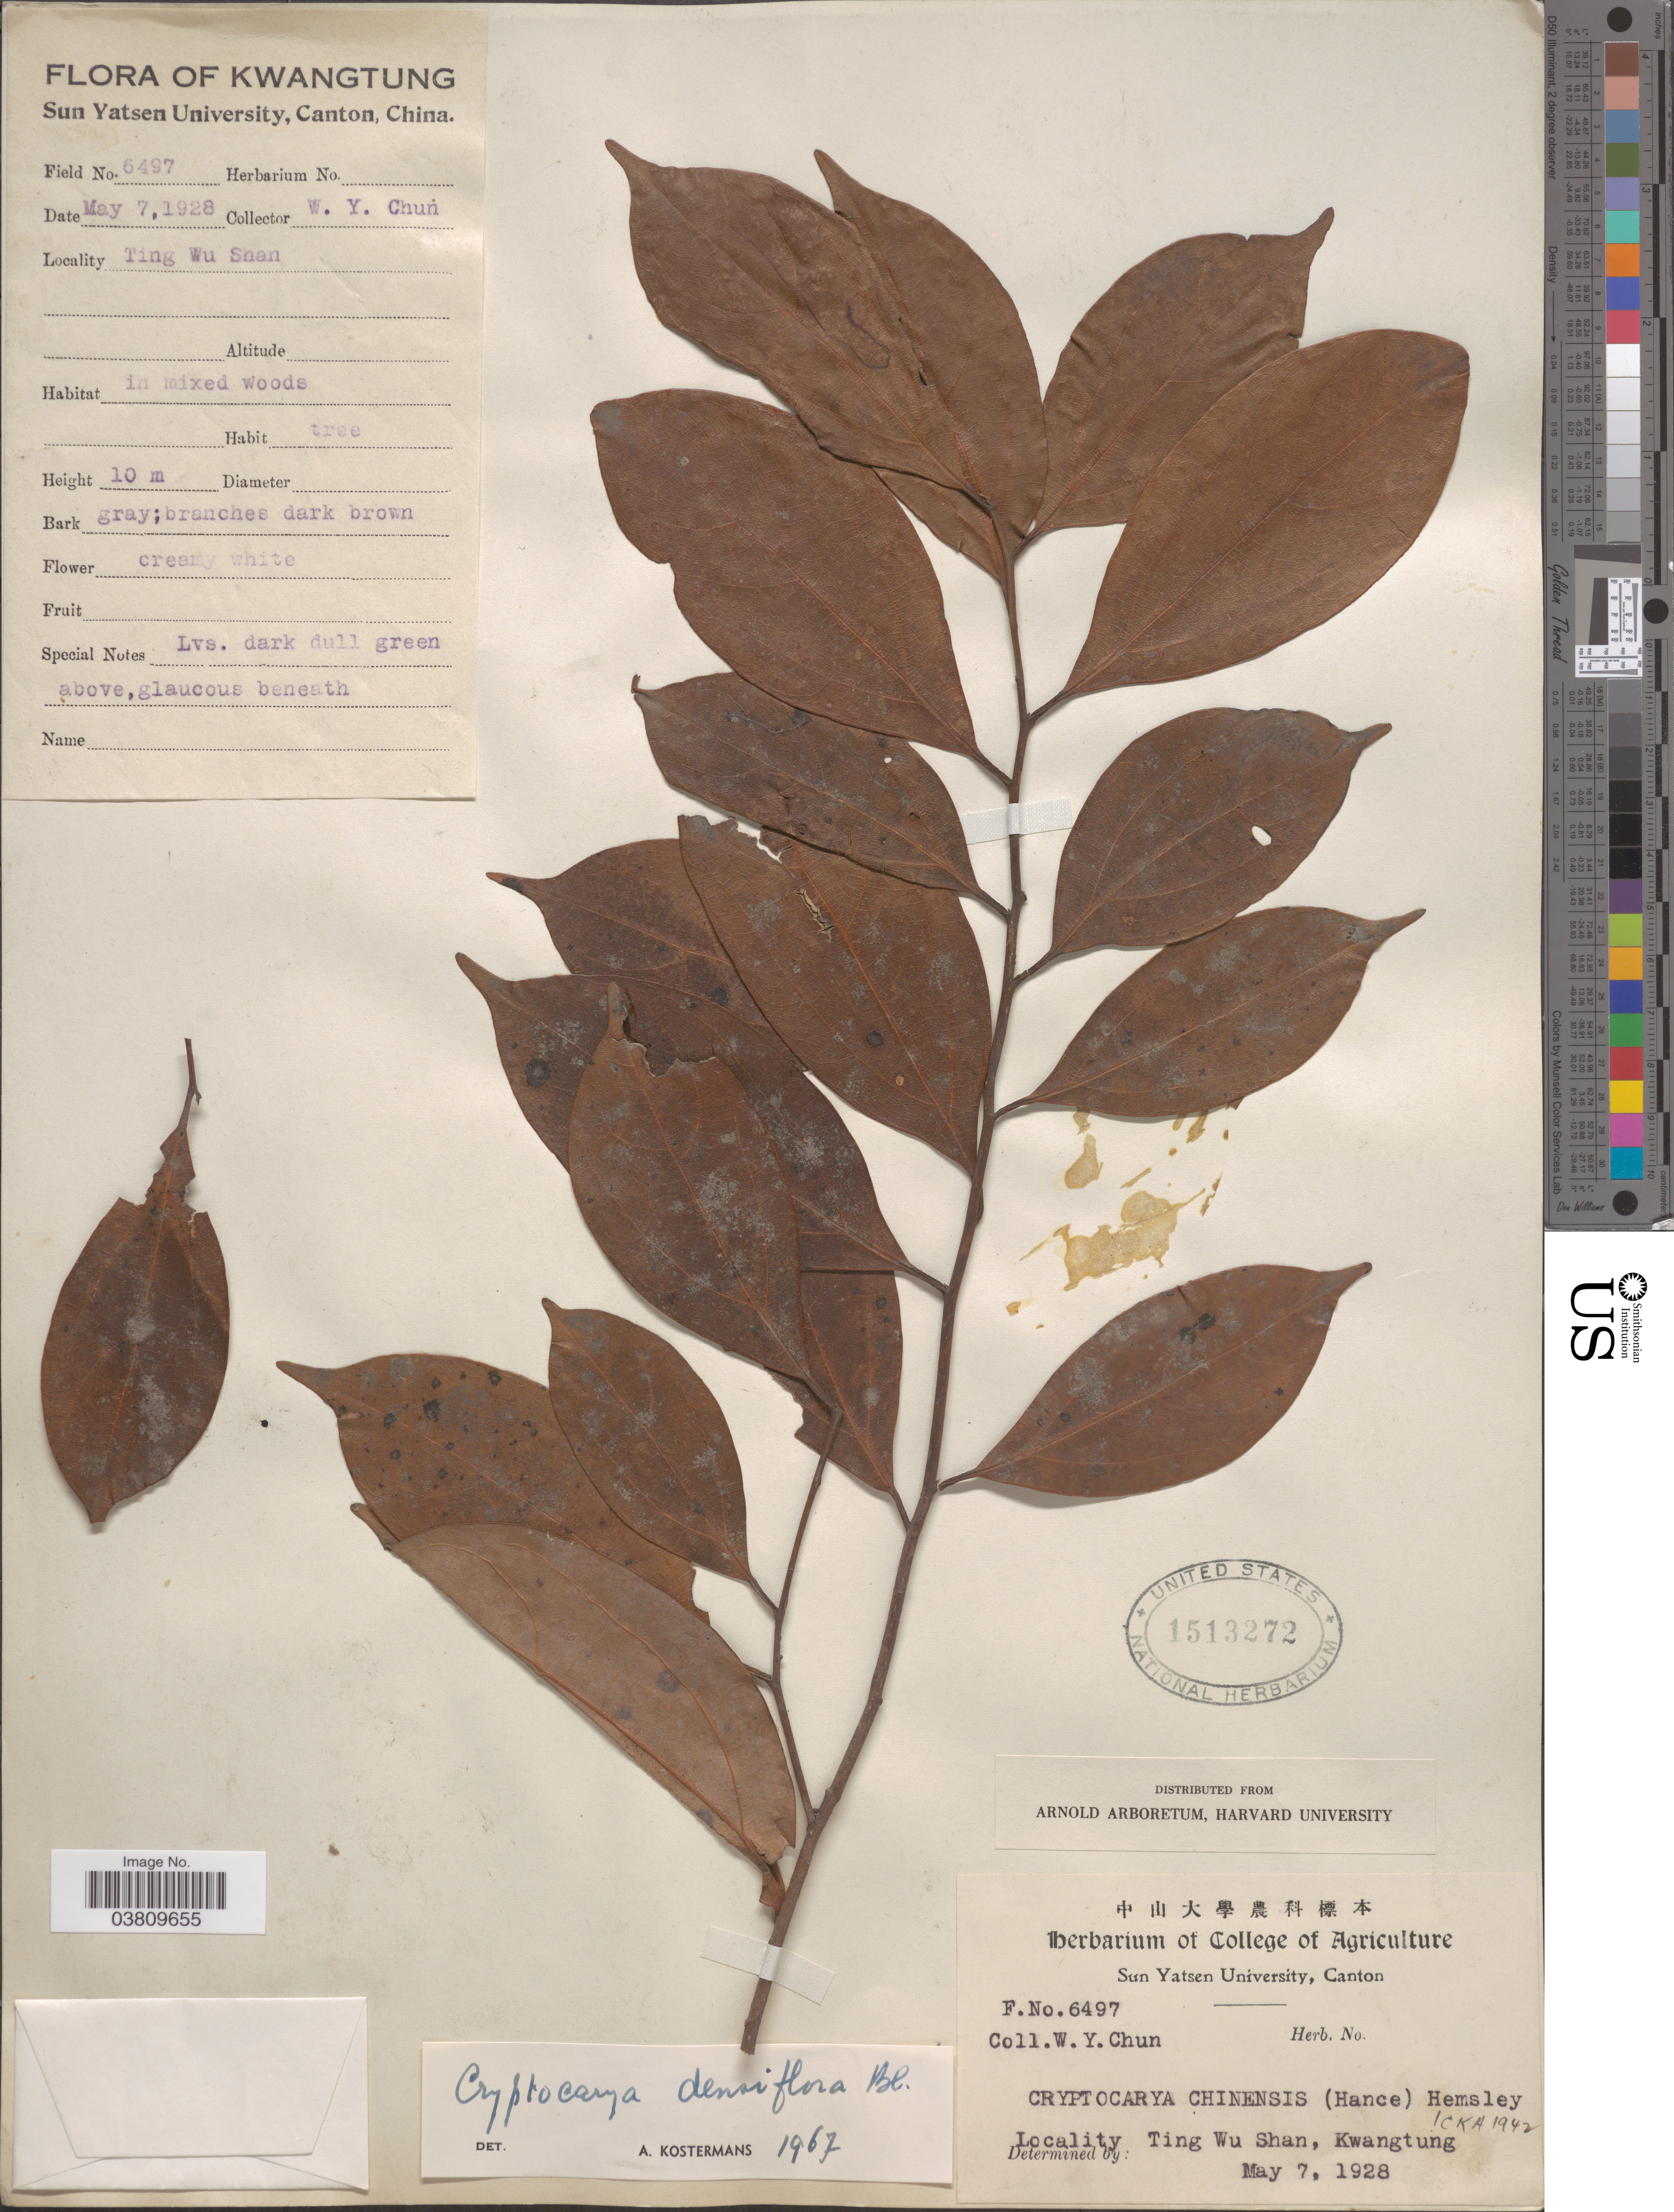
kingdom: Plantae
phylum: Tracheophyta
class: Magnoliopsida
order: Laurales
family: Lauraceae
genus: Cryptocarya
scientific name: Cryptocarya densiflora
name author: Blume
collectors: W. Y. Chun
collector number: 6497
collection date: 1928-05-07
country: China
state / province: Guangdong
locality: Ting Wu Shan, Kwangtung.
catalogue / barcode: US 1513272